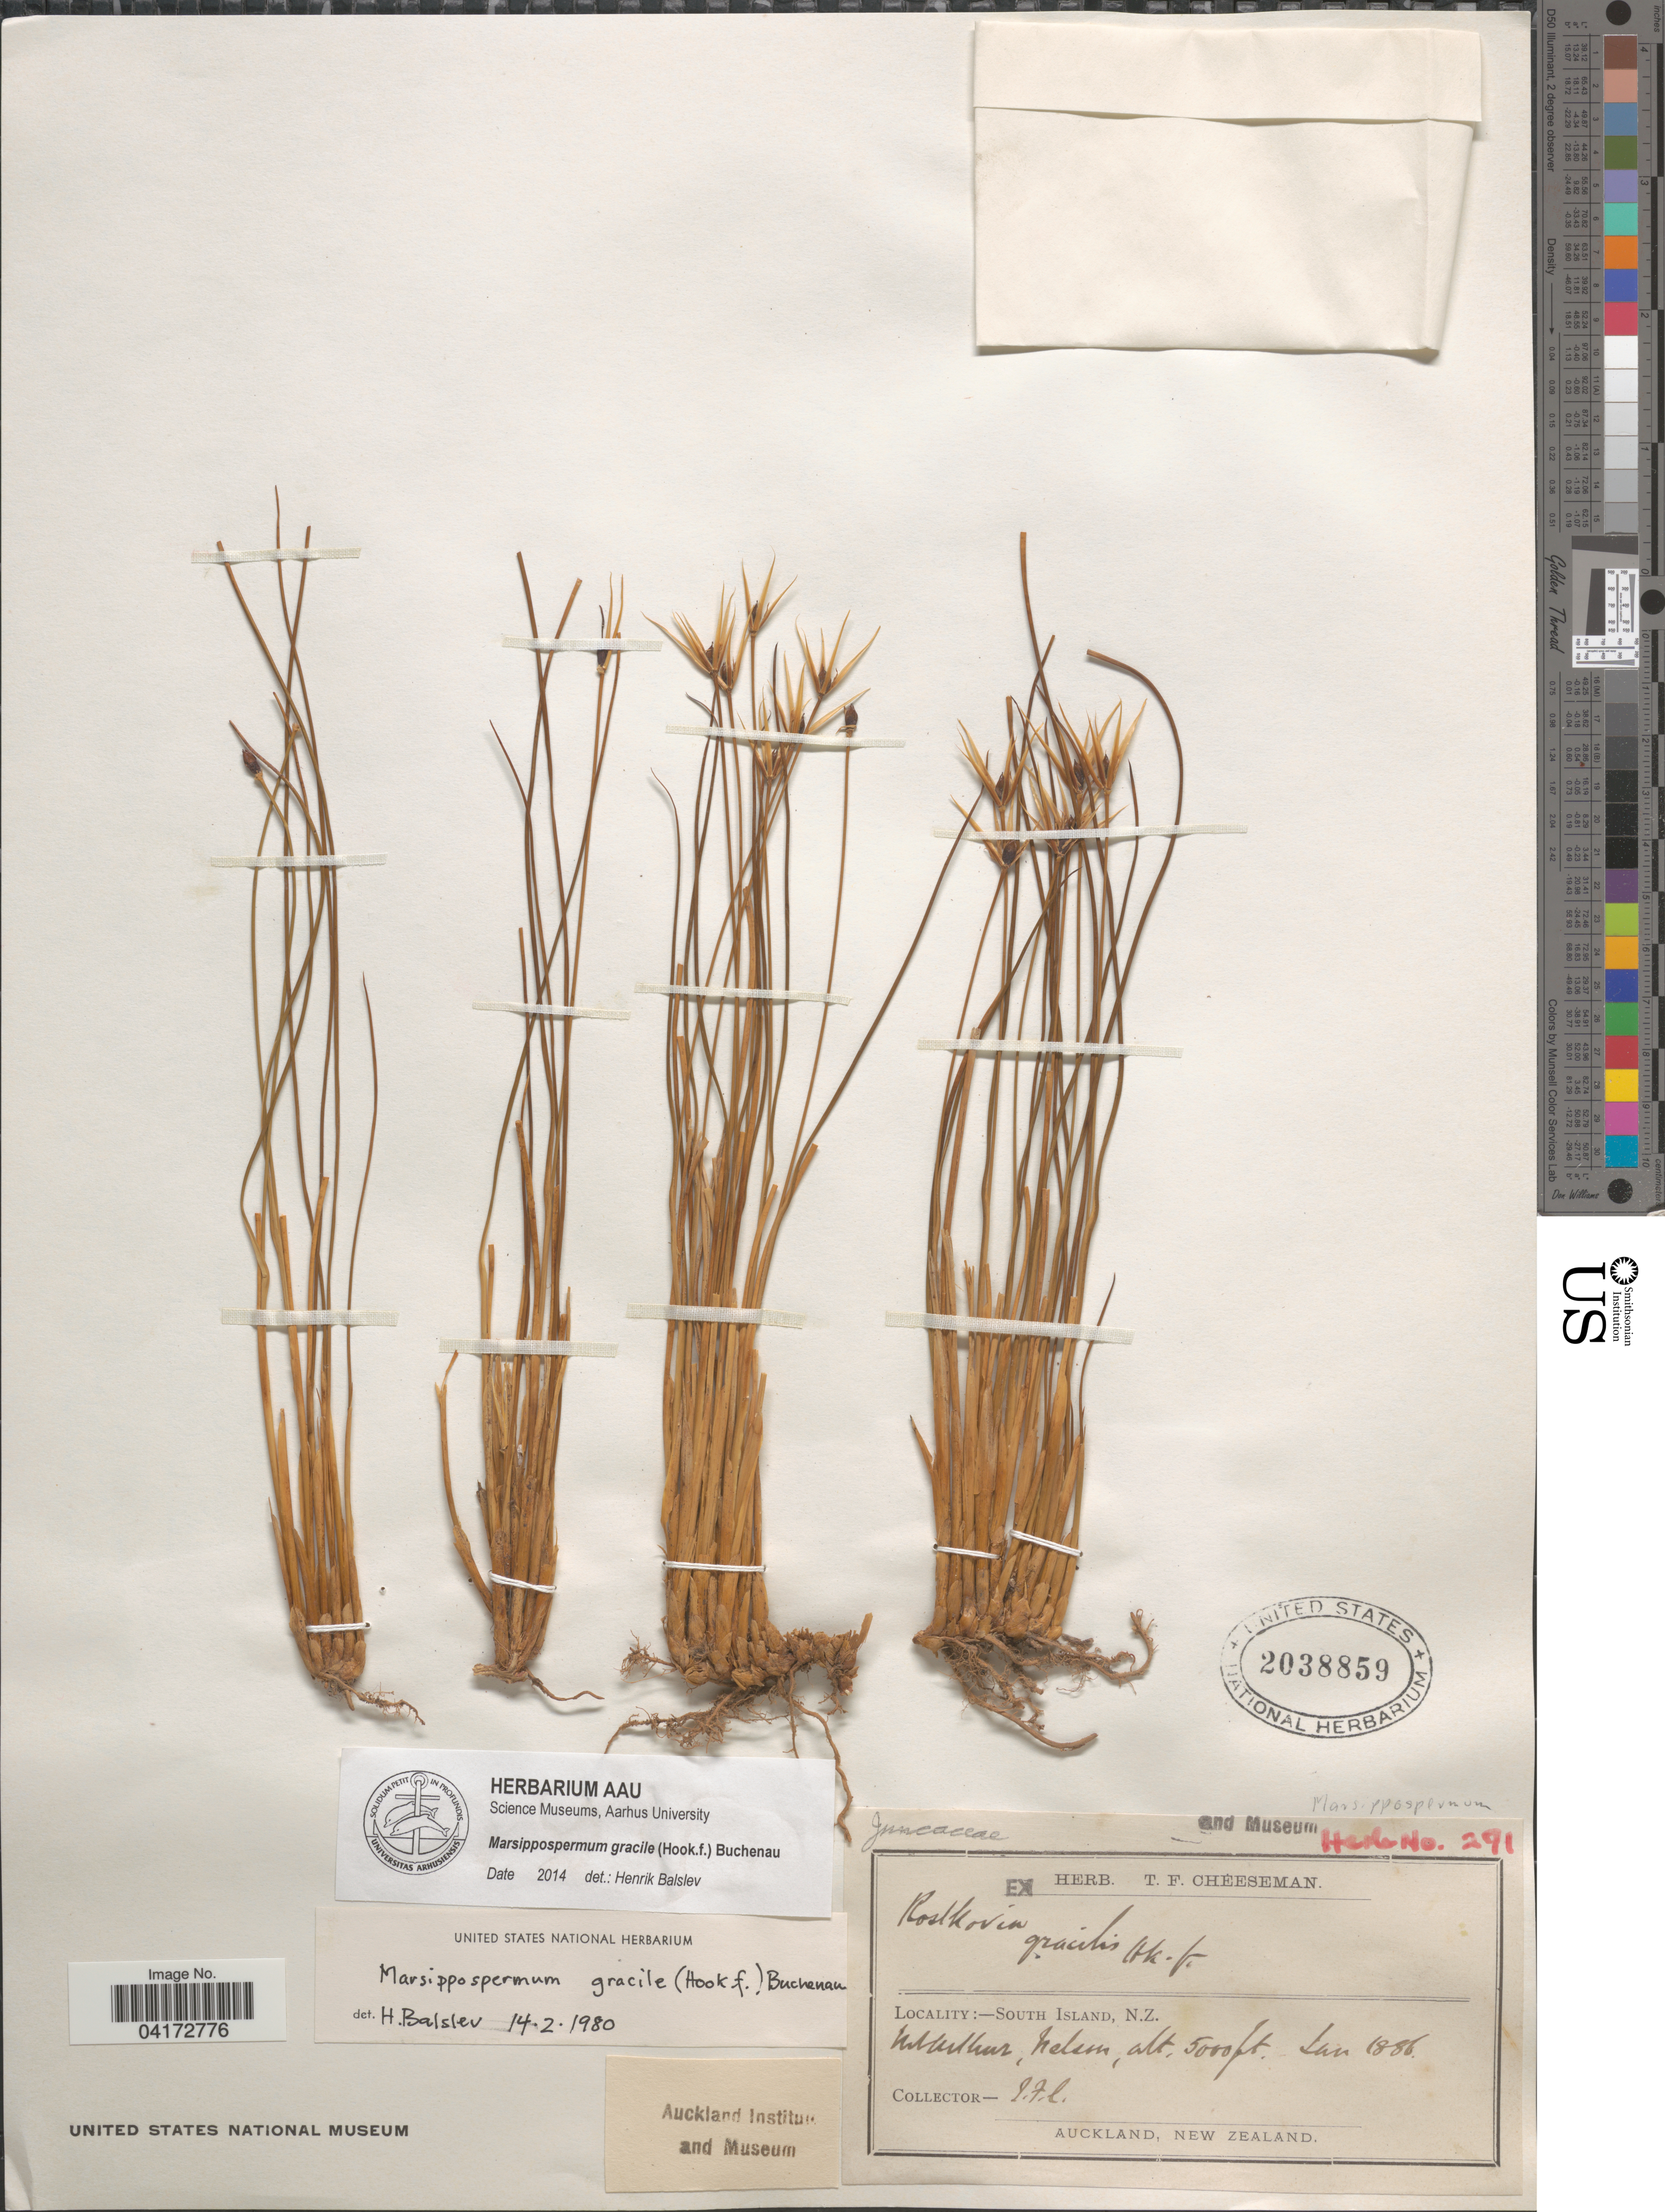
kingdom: Plantae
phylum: Tracheophyta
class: Liliopsida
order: Poales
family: Juncaceae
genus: Marsippospermum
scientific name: Marsippospermum gracile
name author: (Hook. f.) Buchenau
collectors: T. F. Cheeseman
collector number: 291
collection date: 1886-01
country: New Zealand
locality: South Island. Mt Arthur, Nelson.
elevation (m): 1524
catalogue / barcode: US 2038859